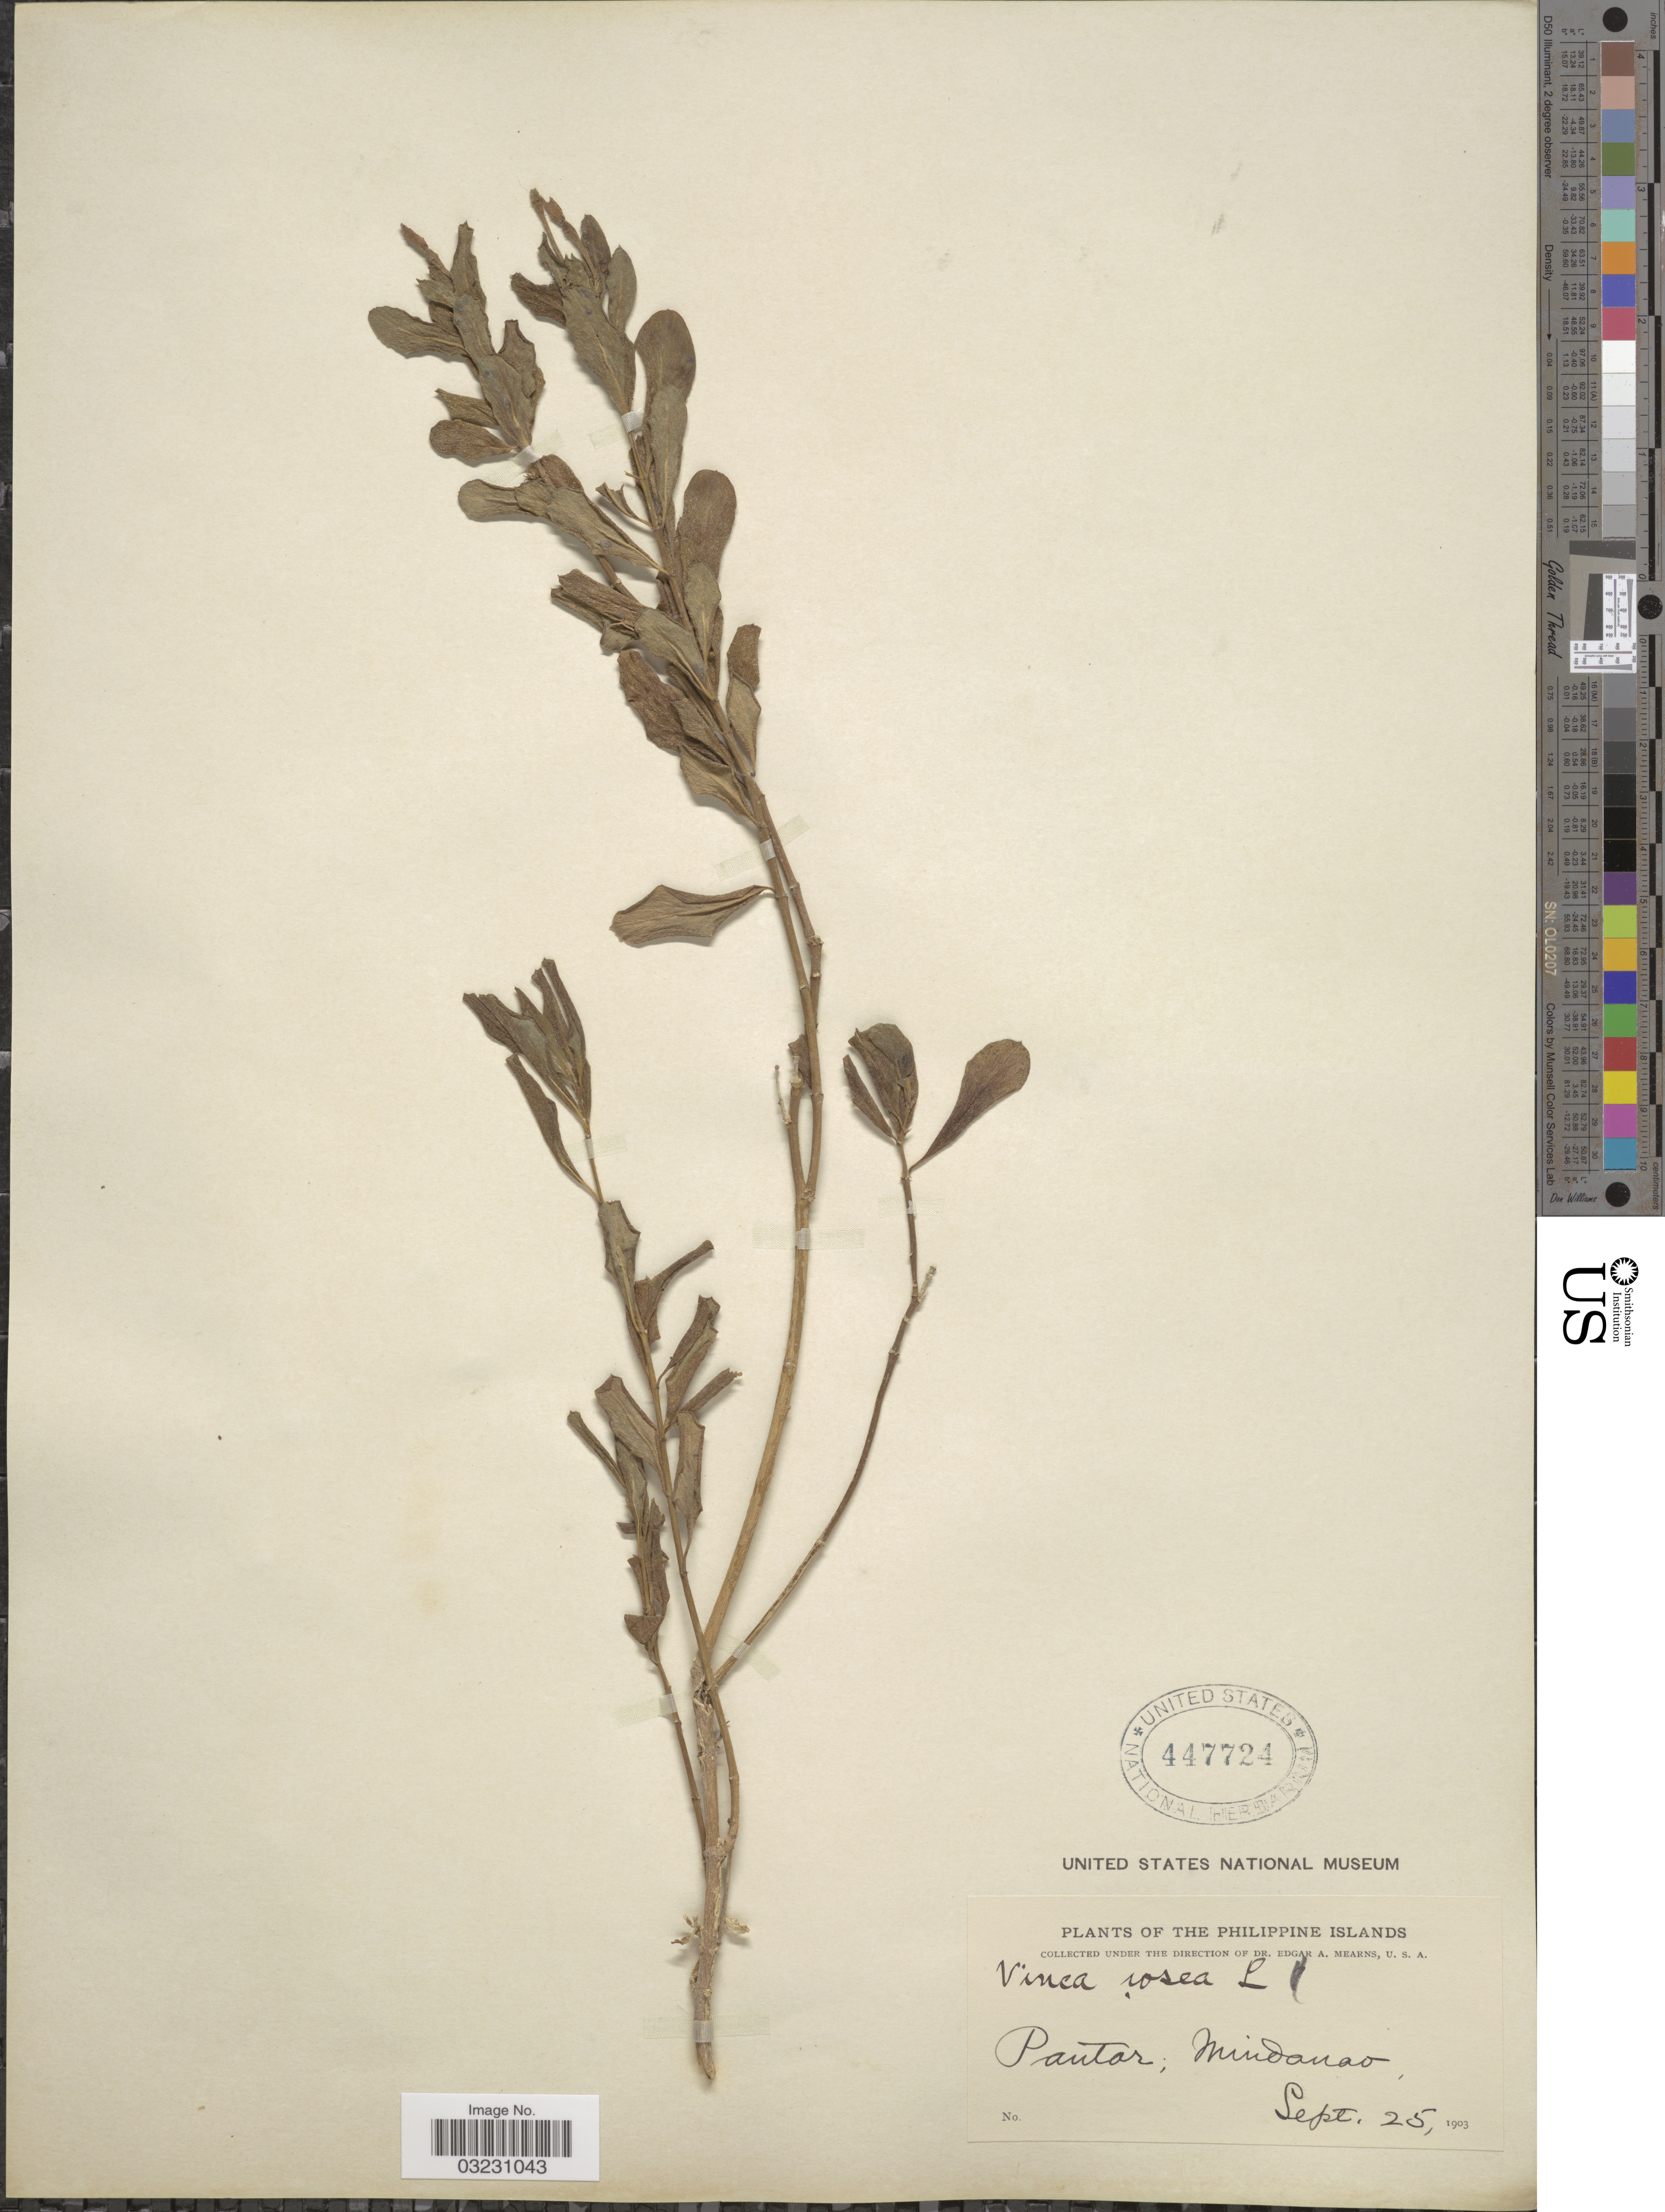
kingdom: Plantae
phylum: Tracheophyta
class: Magnoliopsida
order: Gentianales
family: Apocynaceae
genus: Catharanthus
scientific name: Catharanthus roseus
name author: (L.) G. Don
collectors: E. A. Mearns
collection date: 1903-09-25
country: Philippines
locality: Pantar; Mindanao.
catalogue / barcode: US 447724